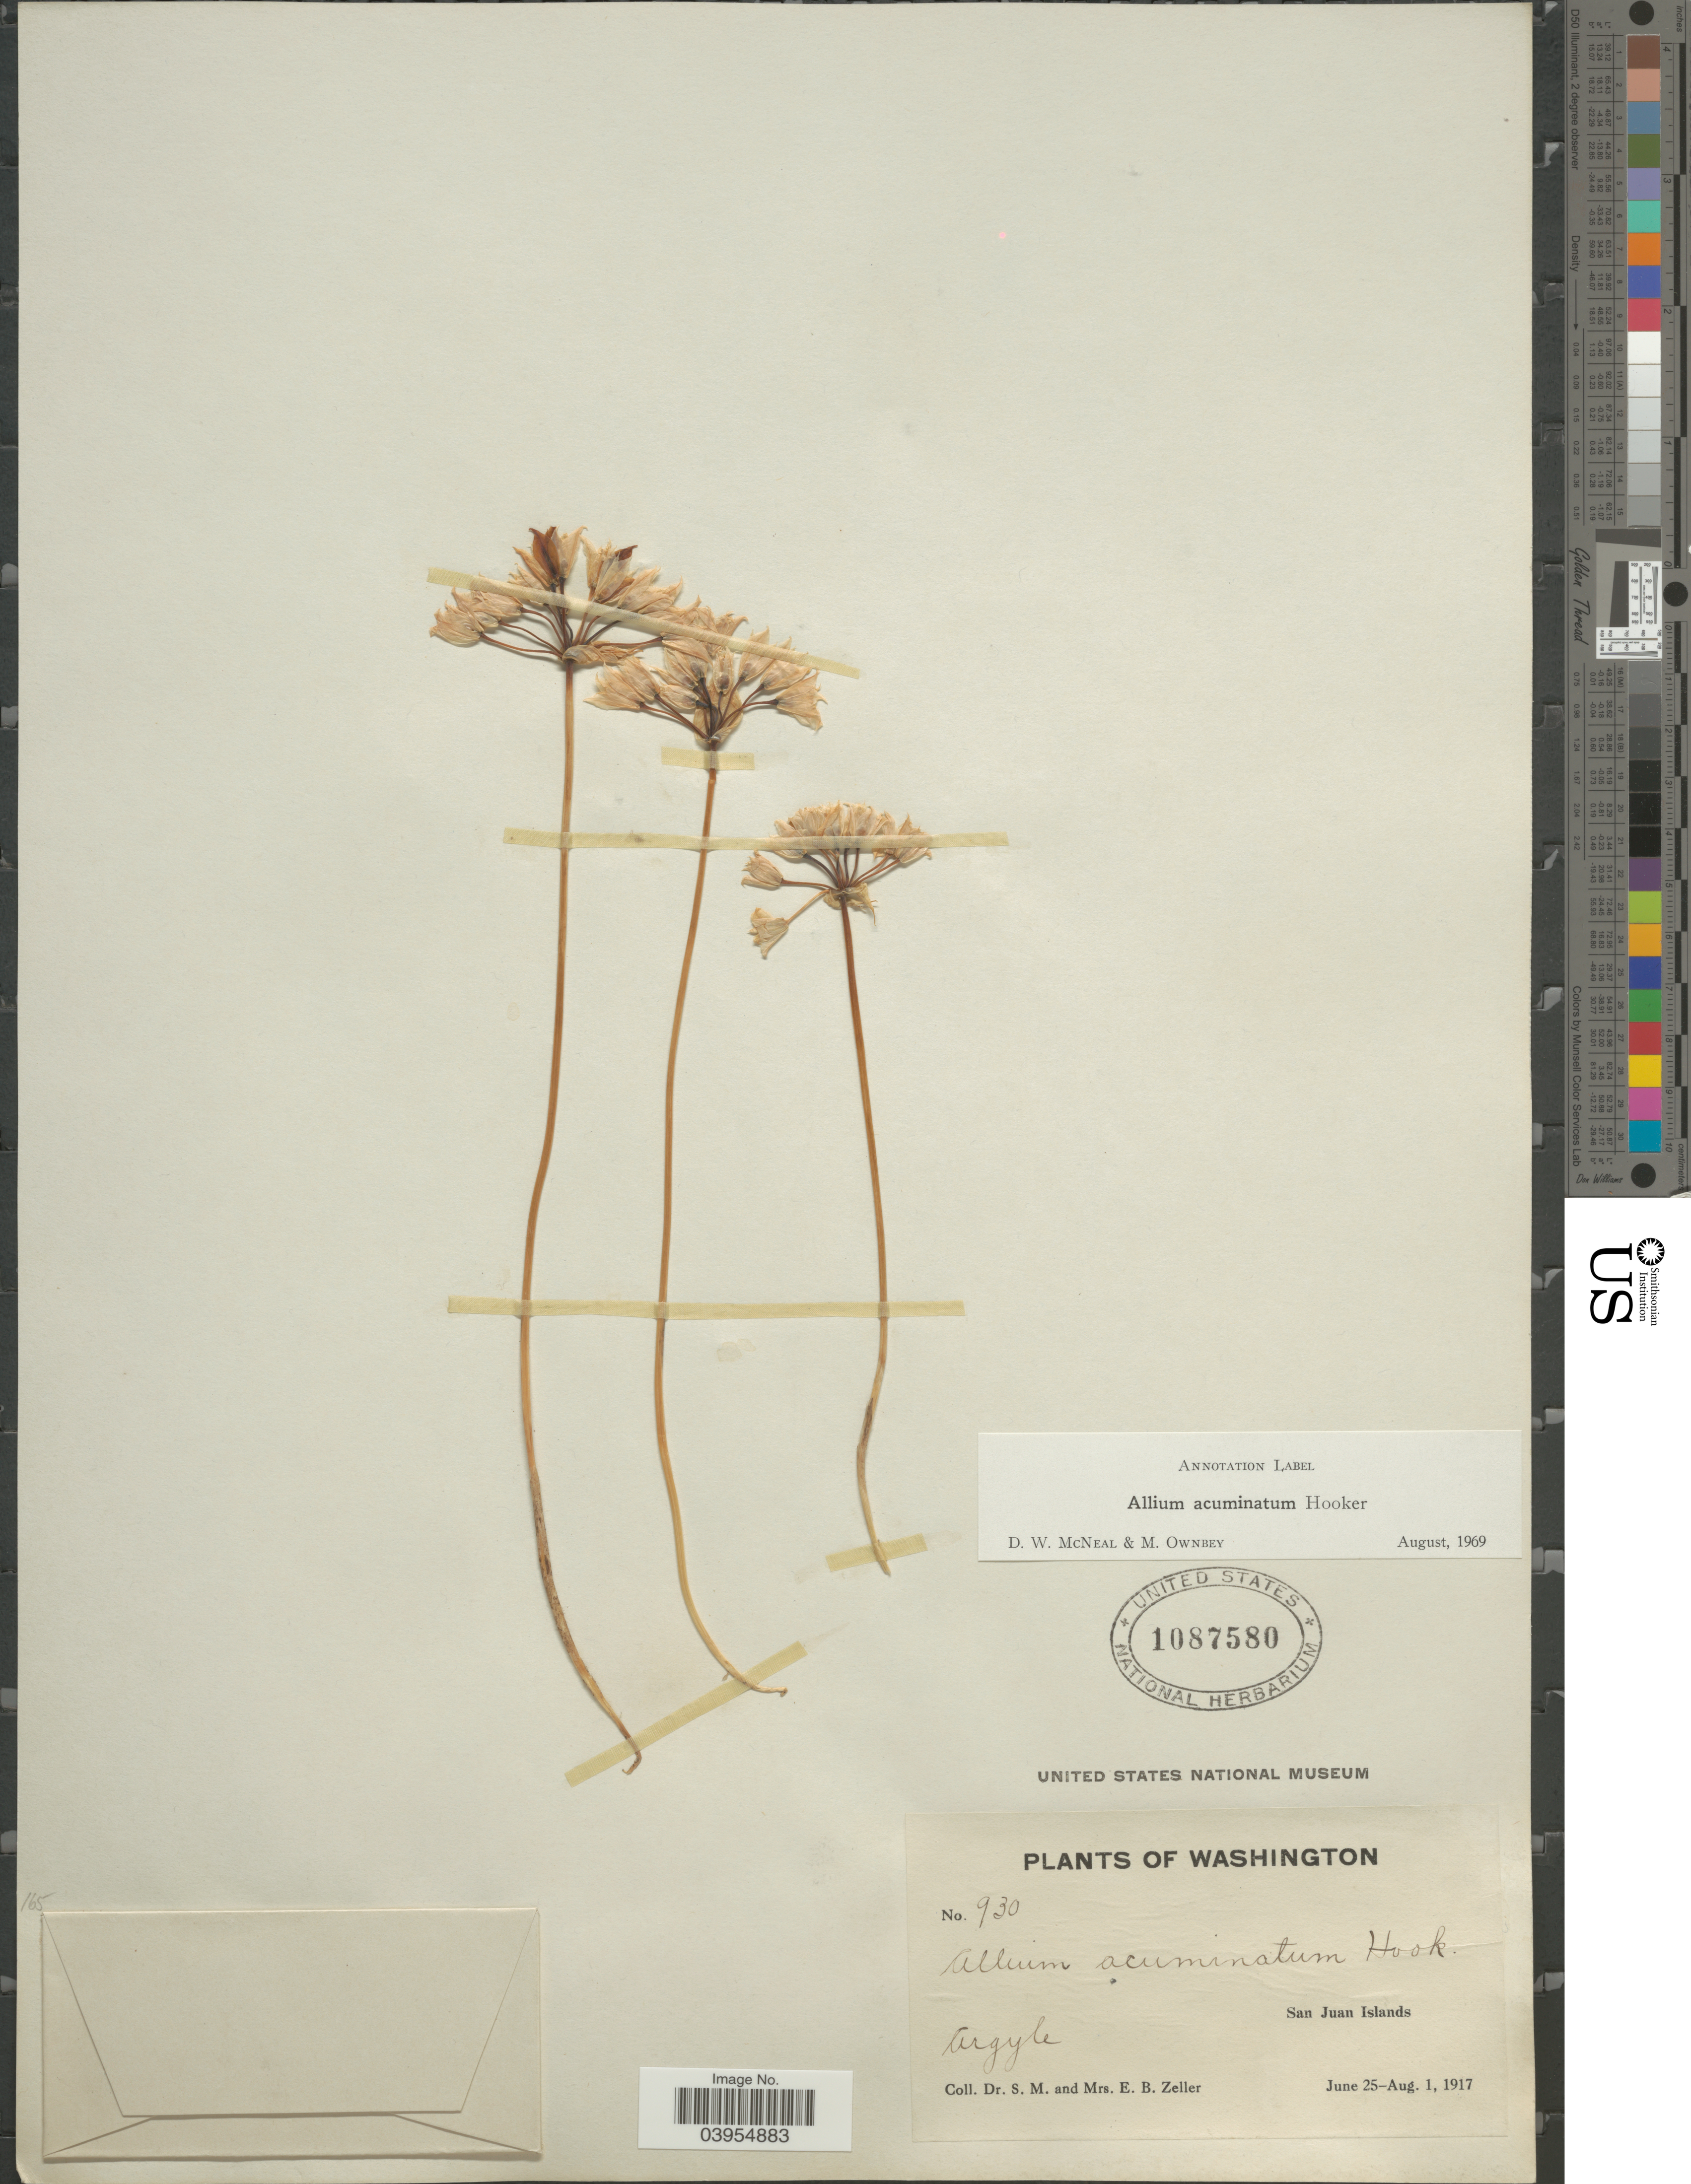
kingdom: Plantae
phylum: Tracheophyta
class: Liliopsida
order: Asparagales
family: Amaryllidaceae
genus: Allium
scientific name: Allium acuminatum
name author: Hook.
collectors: S. Zeller & E. Zeller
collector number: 930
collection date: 1917-06-25/1917-08-01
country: United States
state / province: Washington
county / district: San Juan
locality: Argyle. San Juan Islands.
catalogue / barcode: US 1087580